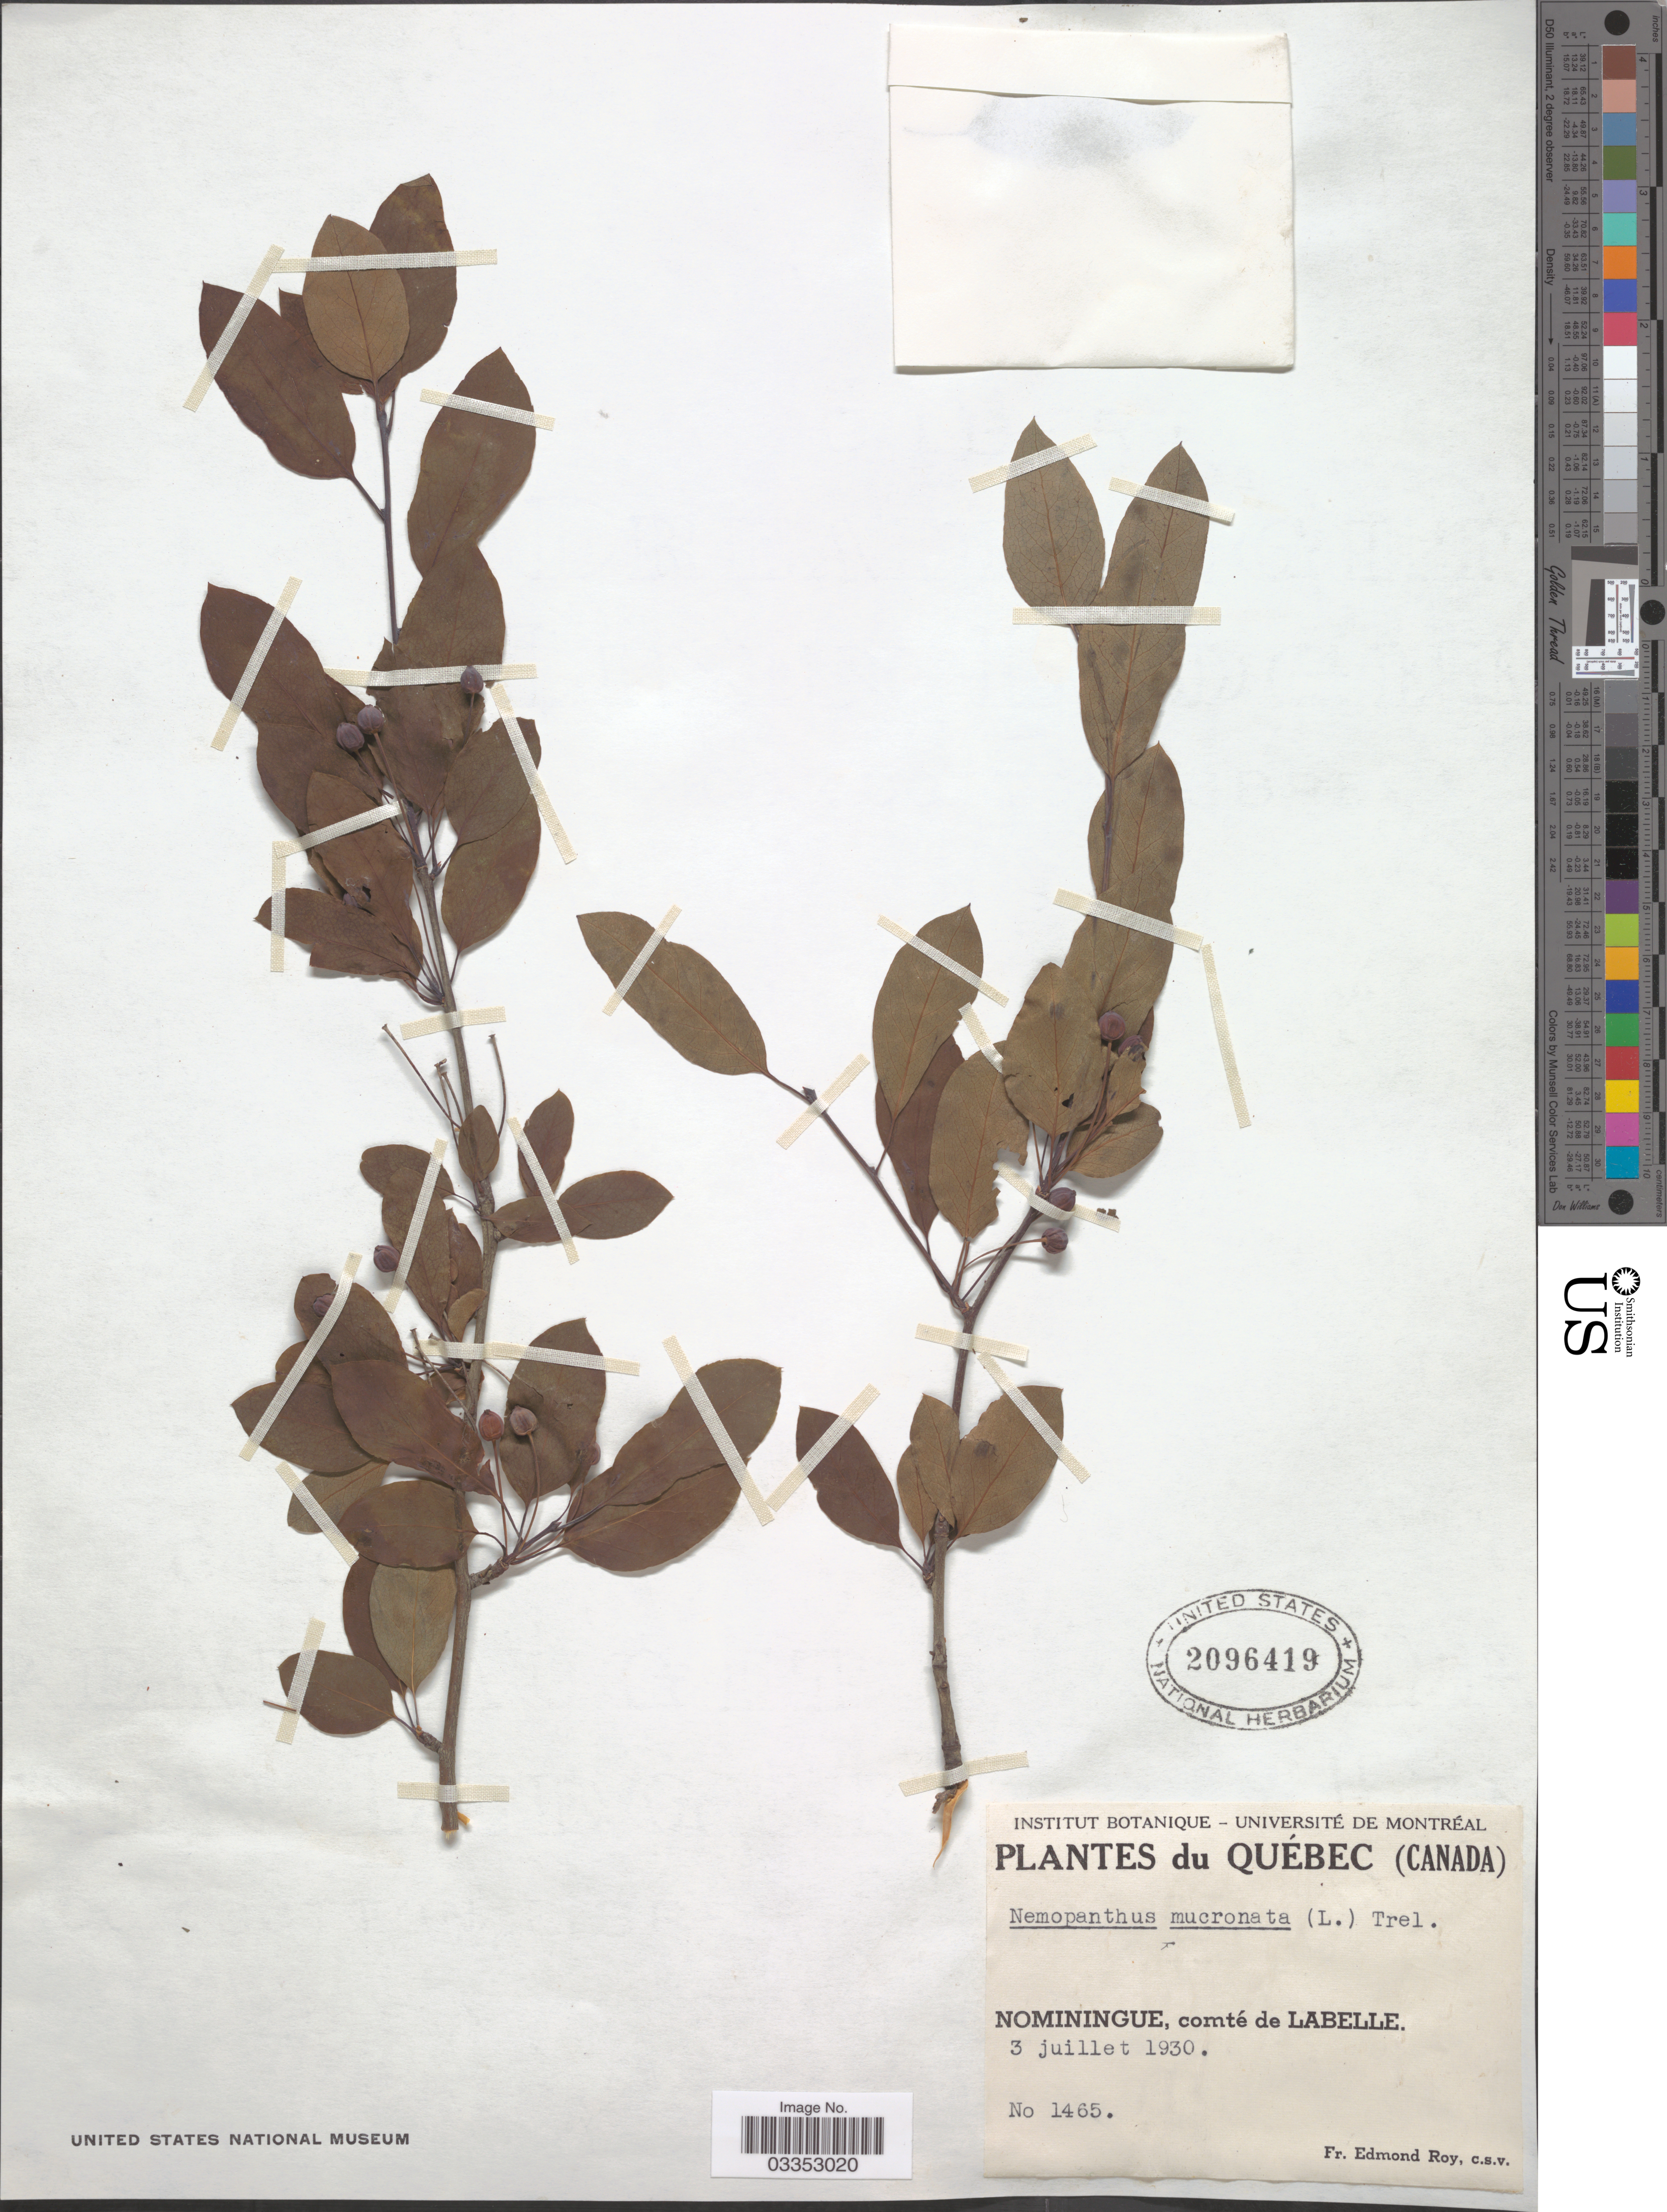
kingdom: Plantae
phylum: Tracheophyta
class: Magnoliopsida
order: Aquifoliales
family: Aquifoliaceae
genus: Nemopanthus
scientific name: Nemopanthus mucronatus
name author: (L.) Trel.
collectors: E. Roy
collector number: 1465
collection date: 1930-07-03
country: Canada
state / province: Quebec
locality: Nominingue, comté de Labelle.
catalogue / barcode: US 2096419